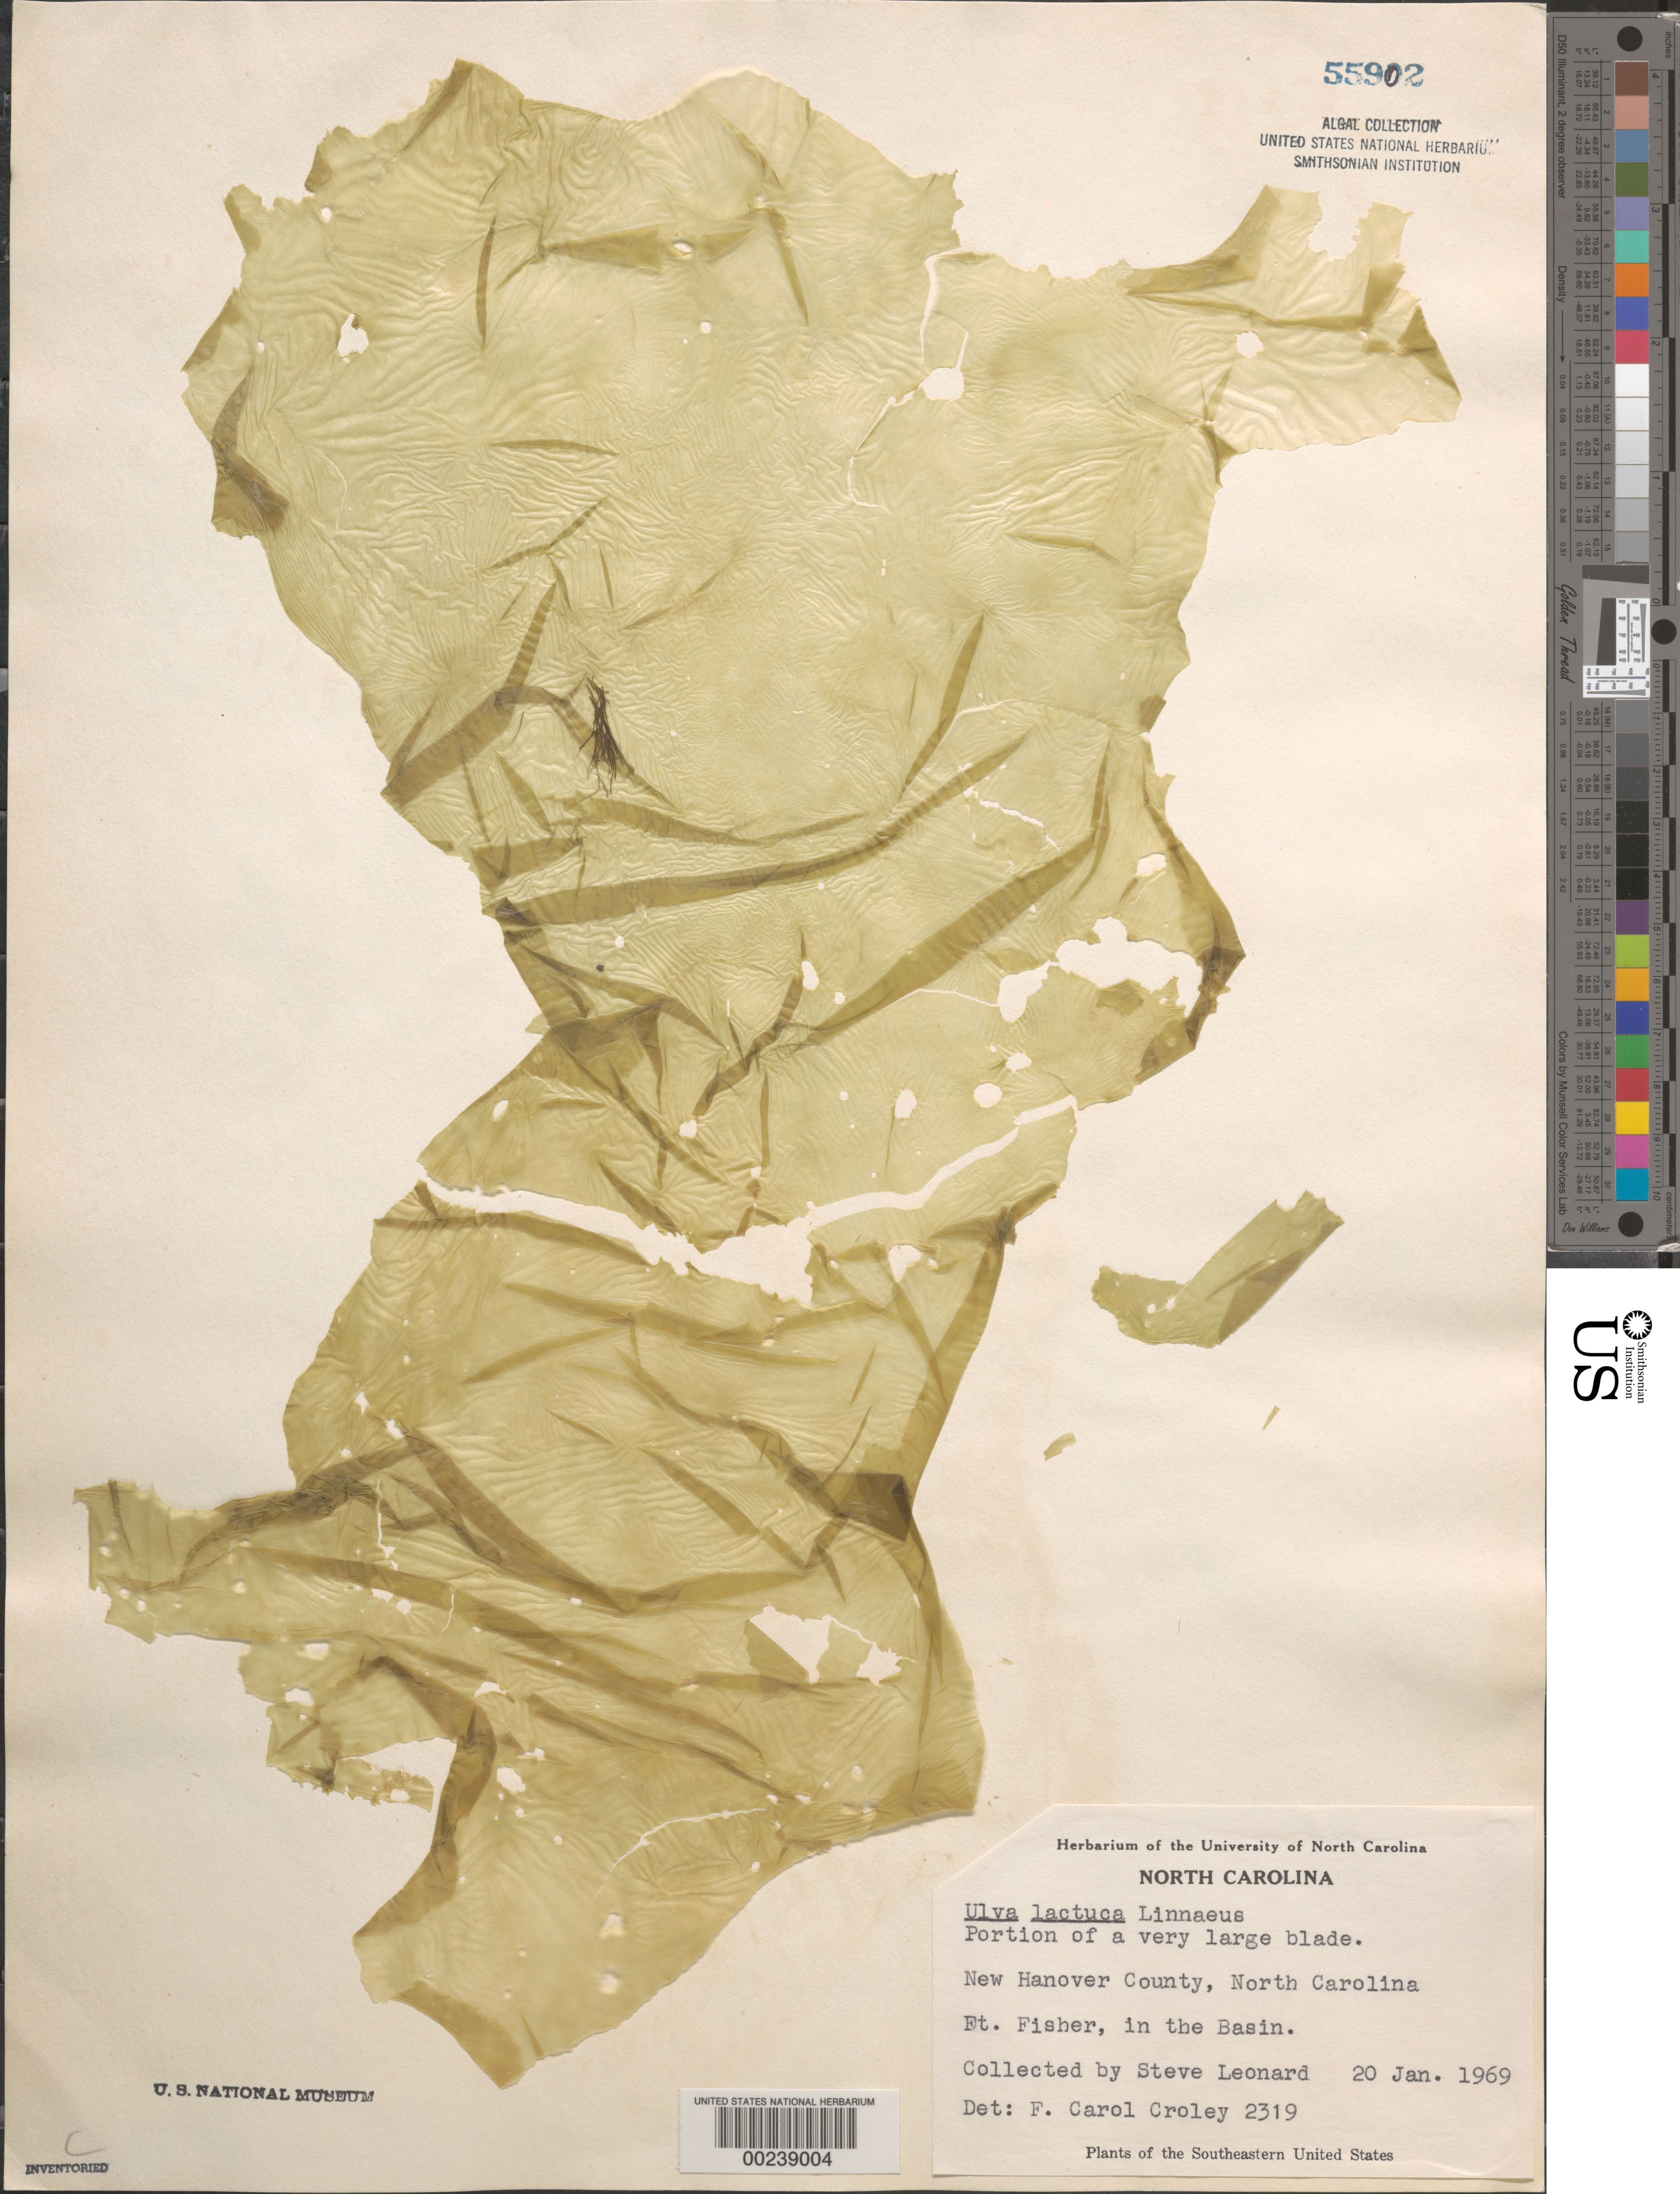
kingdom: Plantae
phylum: Chlorophyta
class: Ulvophyceae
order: Ulvales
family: Ulvaceae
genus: Ulva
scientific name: Ulva lactuca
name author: L.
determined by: Croley, F. C.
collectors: S. Leonard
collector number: FCC 2319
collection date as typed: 20 Jan 1969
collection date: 1969-01-20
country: United States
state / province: North Carolina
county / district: New Hanover County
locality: Fort Fisher, Basin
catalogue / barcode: US 55902